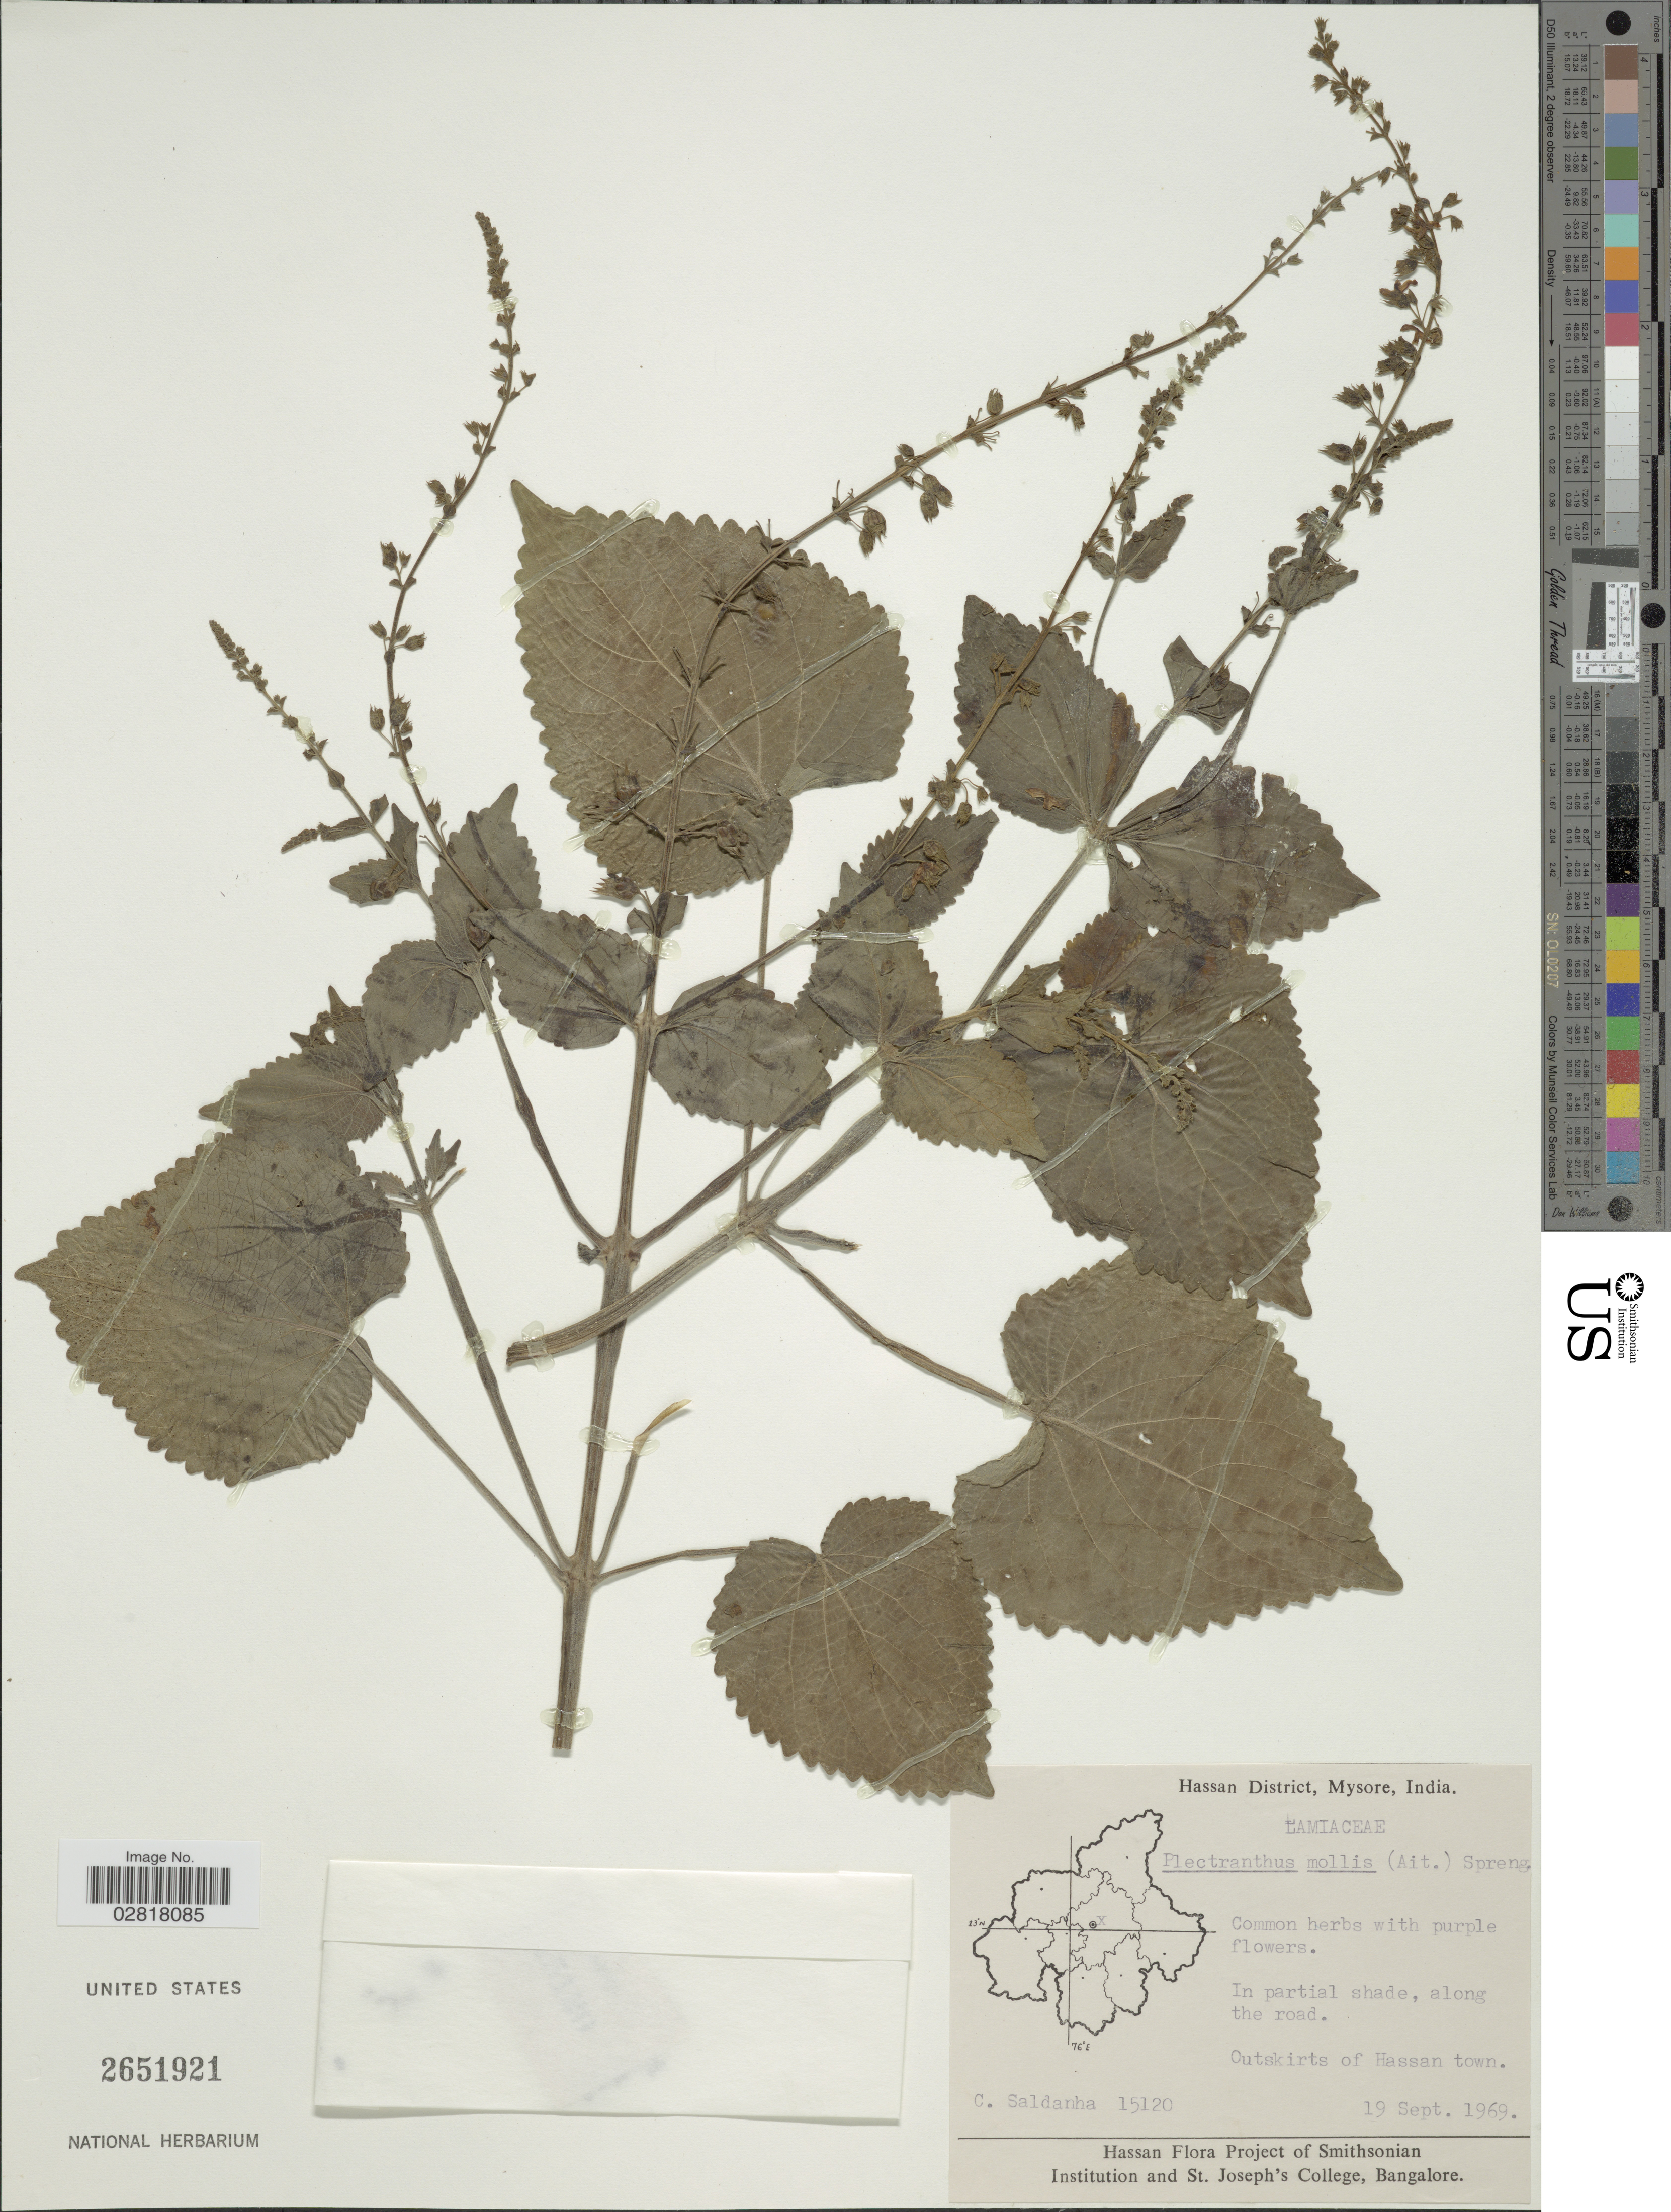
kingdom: Plantae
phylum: Tracheophyta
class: Magnoliopsida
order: Lamiales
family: Lamiaceae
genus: Plectranthus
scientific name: Plectranthus mollis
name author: (Aiton) Spreng.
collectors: C. Saldanha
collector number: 15120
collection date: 1969-09-19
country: India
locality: Hassan District, Mysore, Outskirts of Hassan town.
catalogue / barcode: US 2651921